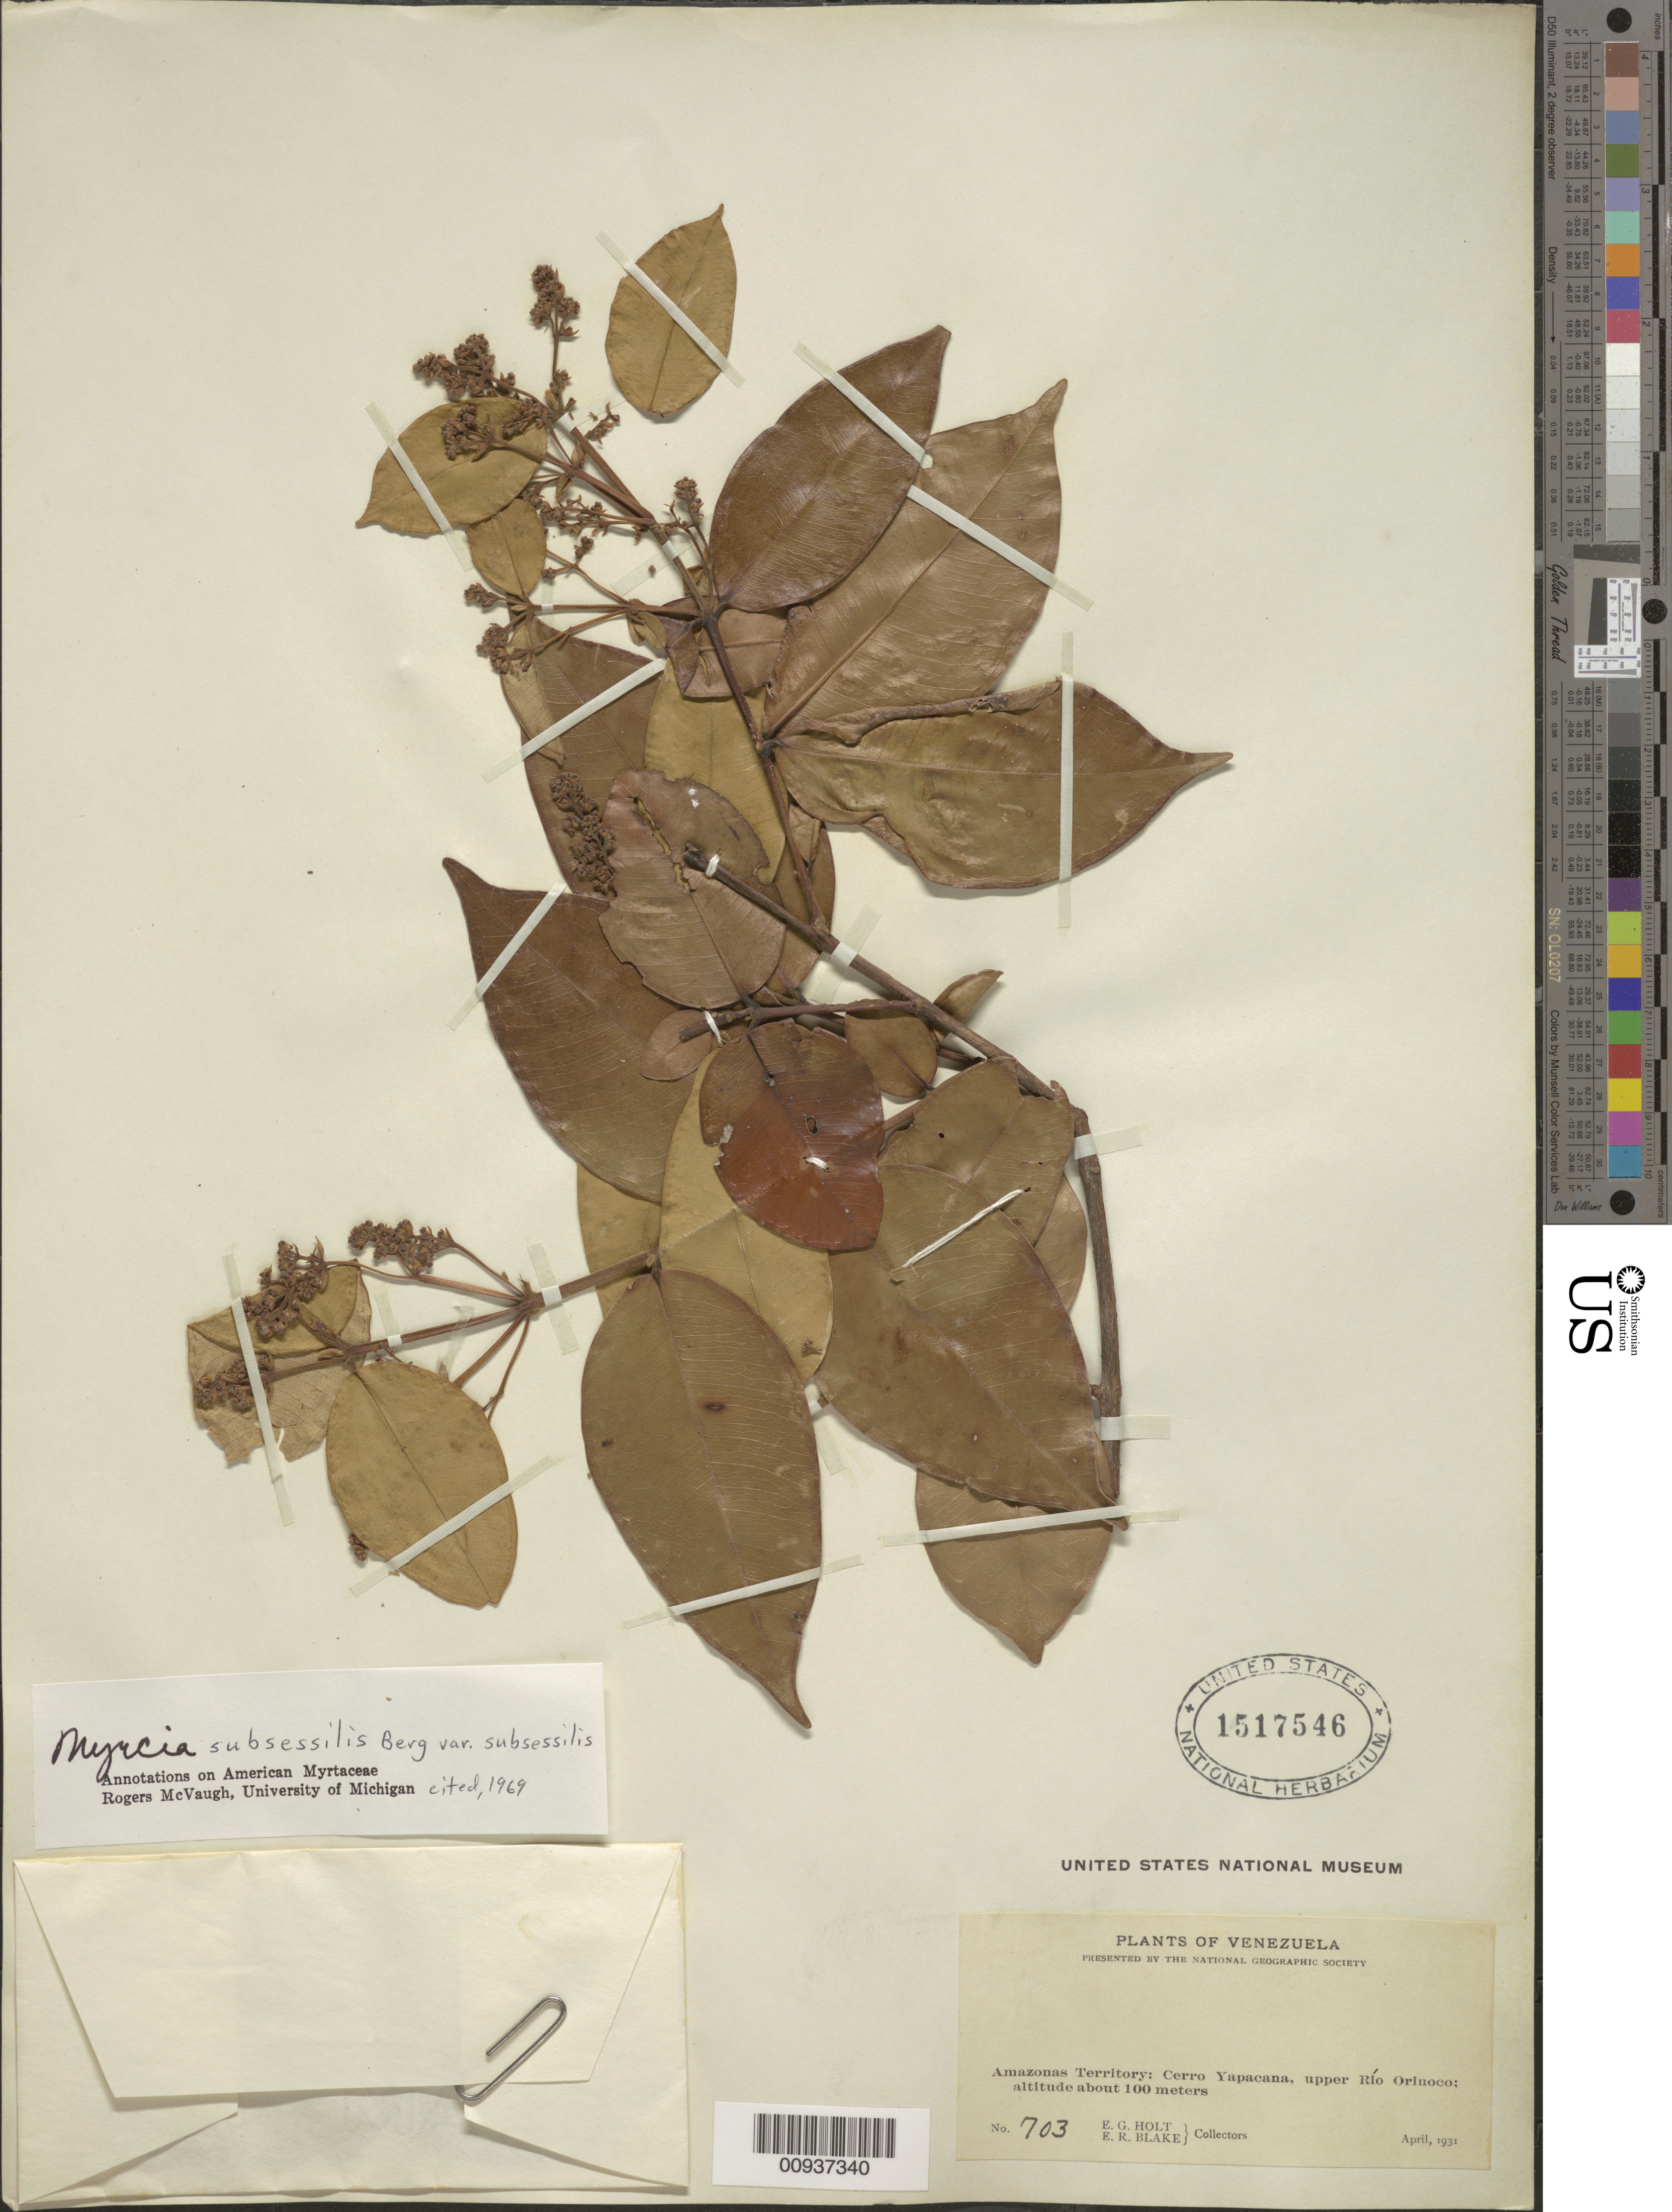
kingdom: Plantae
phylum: Tracheophyta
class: Magnoliopsida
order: Myrtales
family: Myrtaceae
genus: Myrcia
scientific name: Myrcia subsessilis var. subsessilis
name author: O. Berg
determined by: McVaugh, R.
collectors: E. Holt & E. R. Blake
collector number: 703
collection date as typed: Apr-31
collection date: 1931-04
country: Venezuela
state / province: Amazonas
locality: Cerro Yapacána, upper Río Orinoco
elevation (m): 100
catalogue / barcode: US 1517546